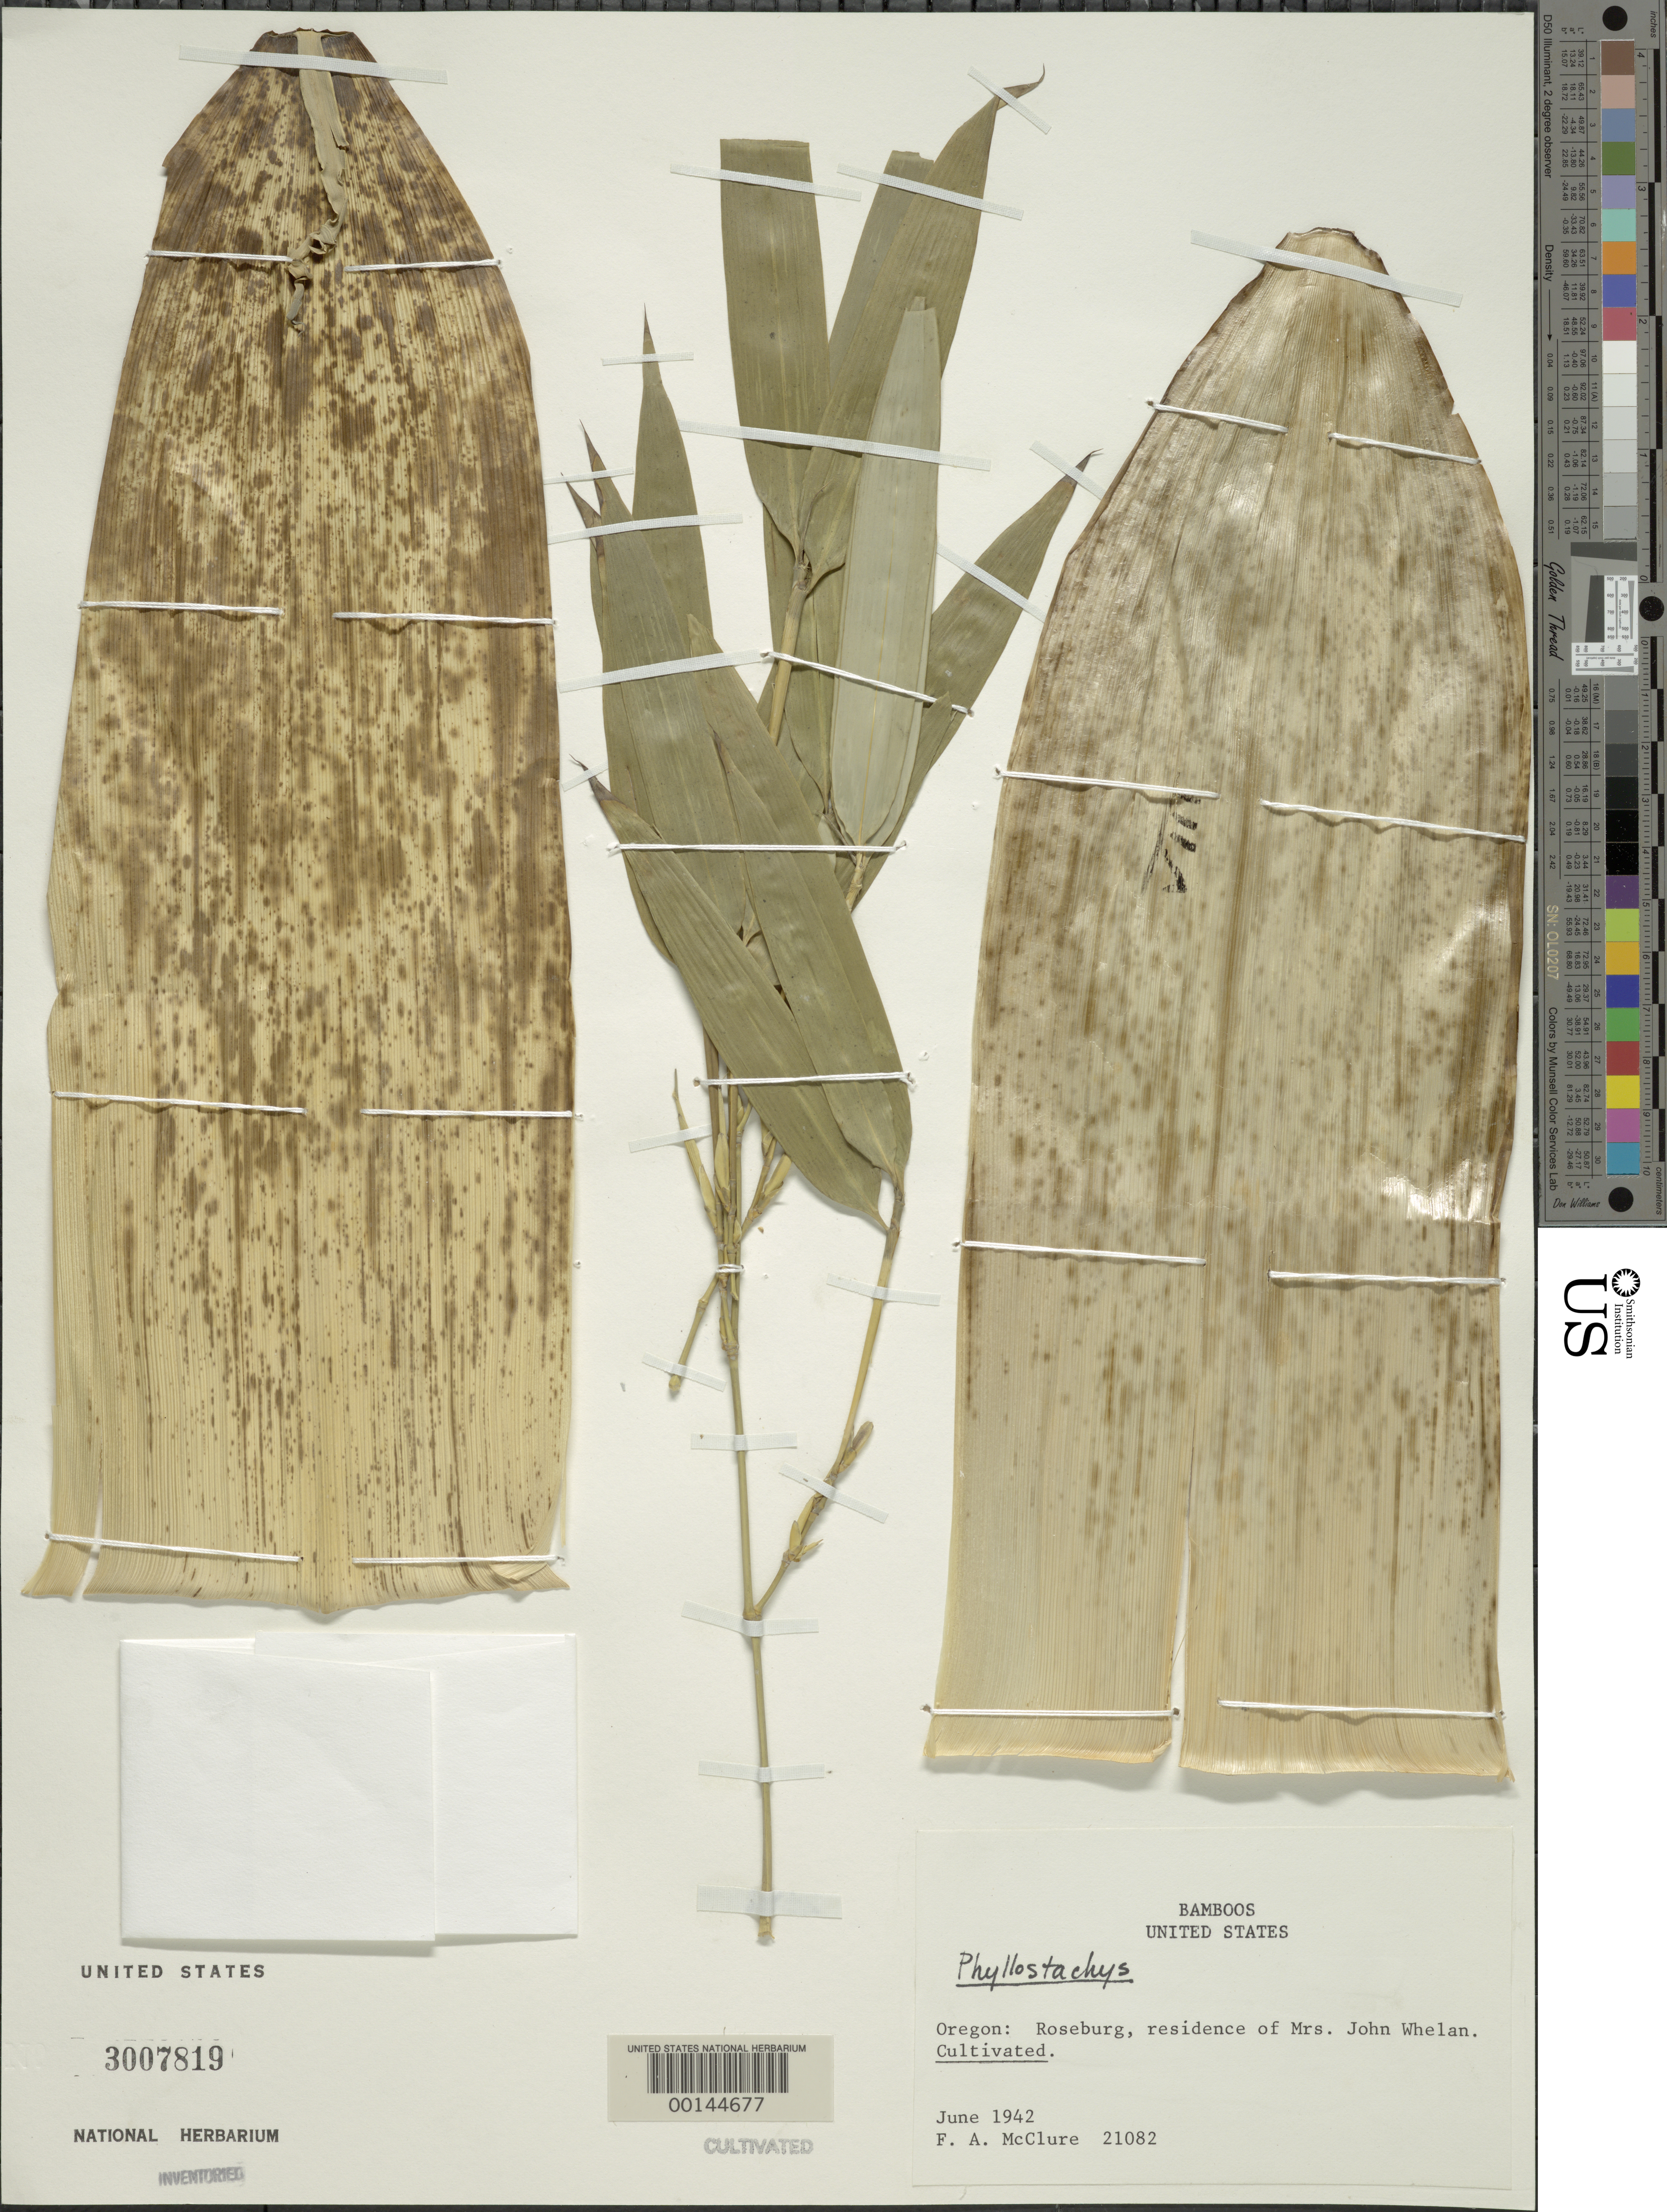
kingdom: Plantae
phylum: Tracheophyta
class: Liliopsida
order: Poales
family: Poaceae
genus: Phyllostachys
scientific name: Phyllostachys sp.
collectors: F. A. McClure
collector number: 21082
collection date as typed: Jun 1942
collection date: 1942-06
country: United States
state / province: Oregon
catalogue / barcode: US 3007819